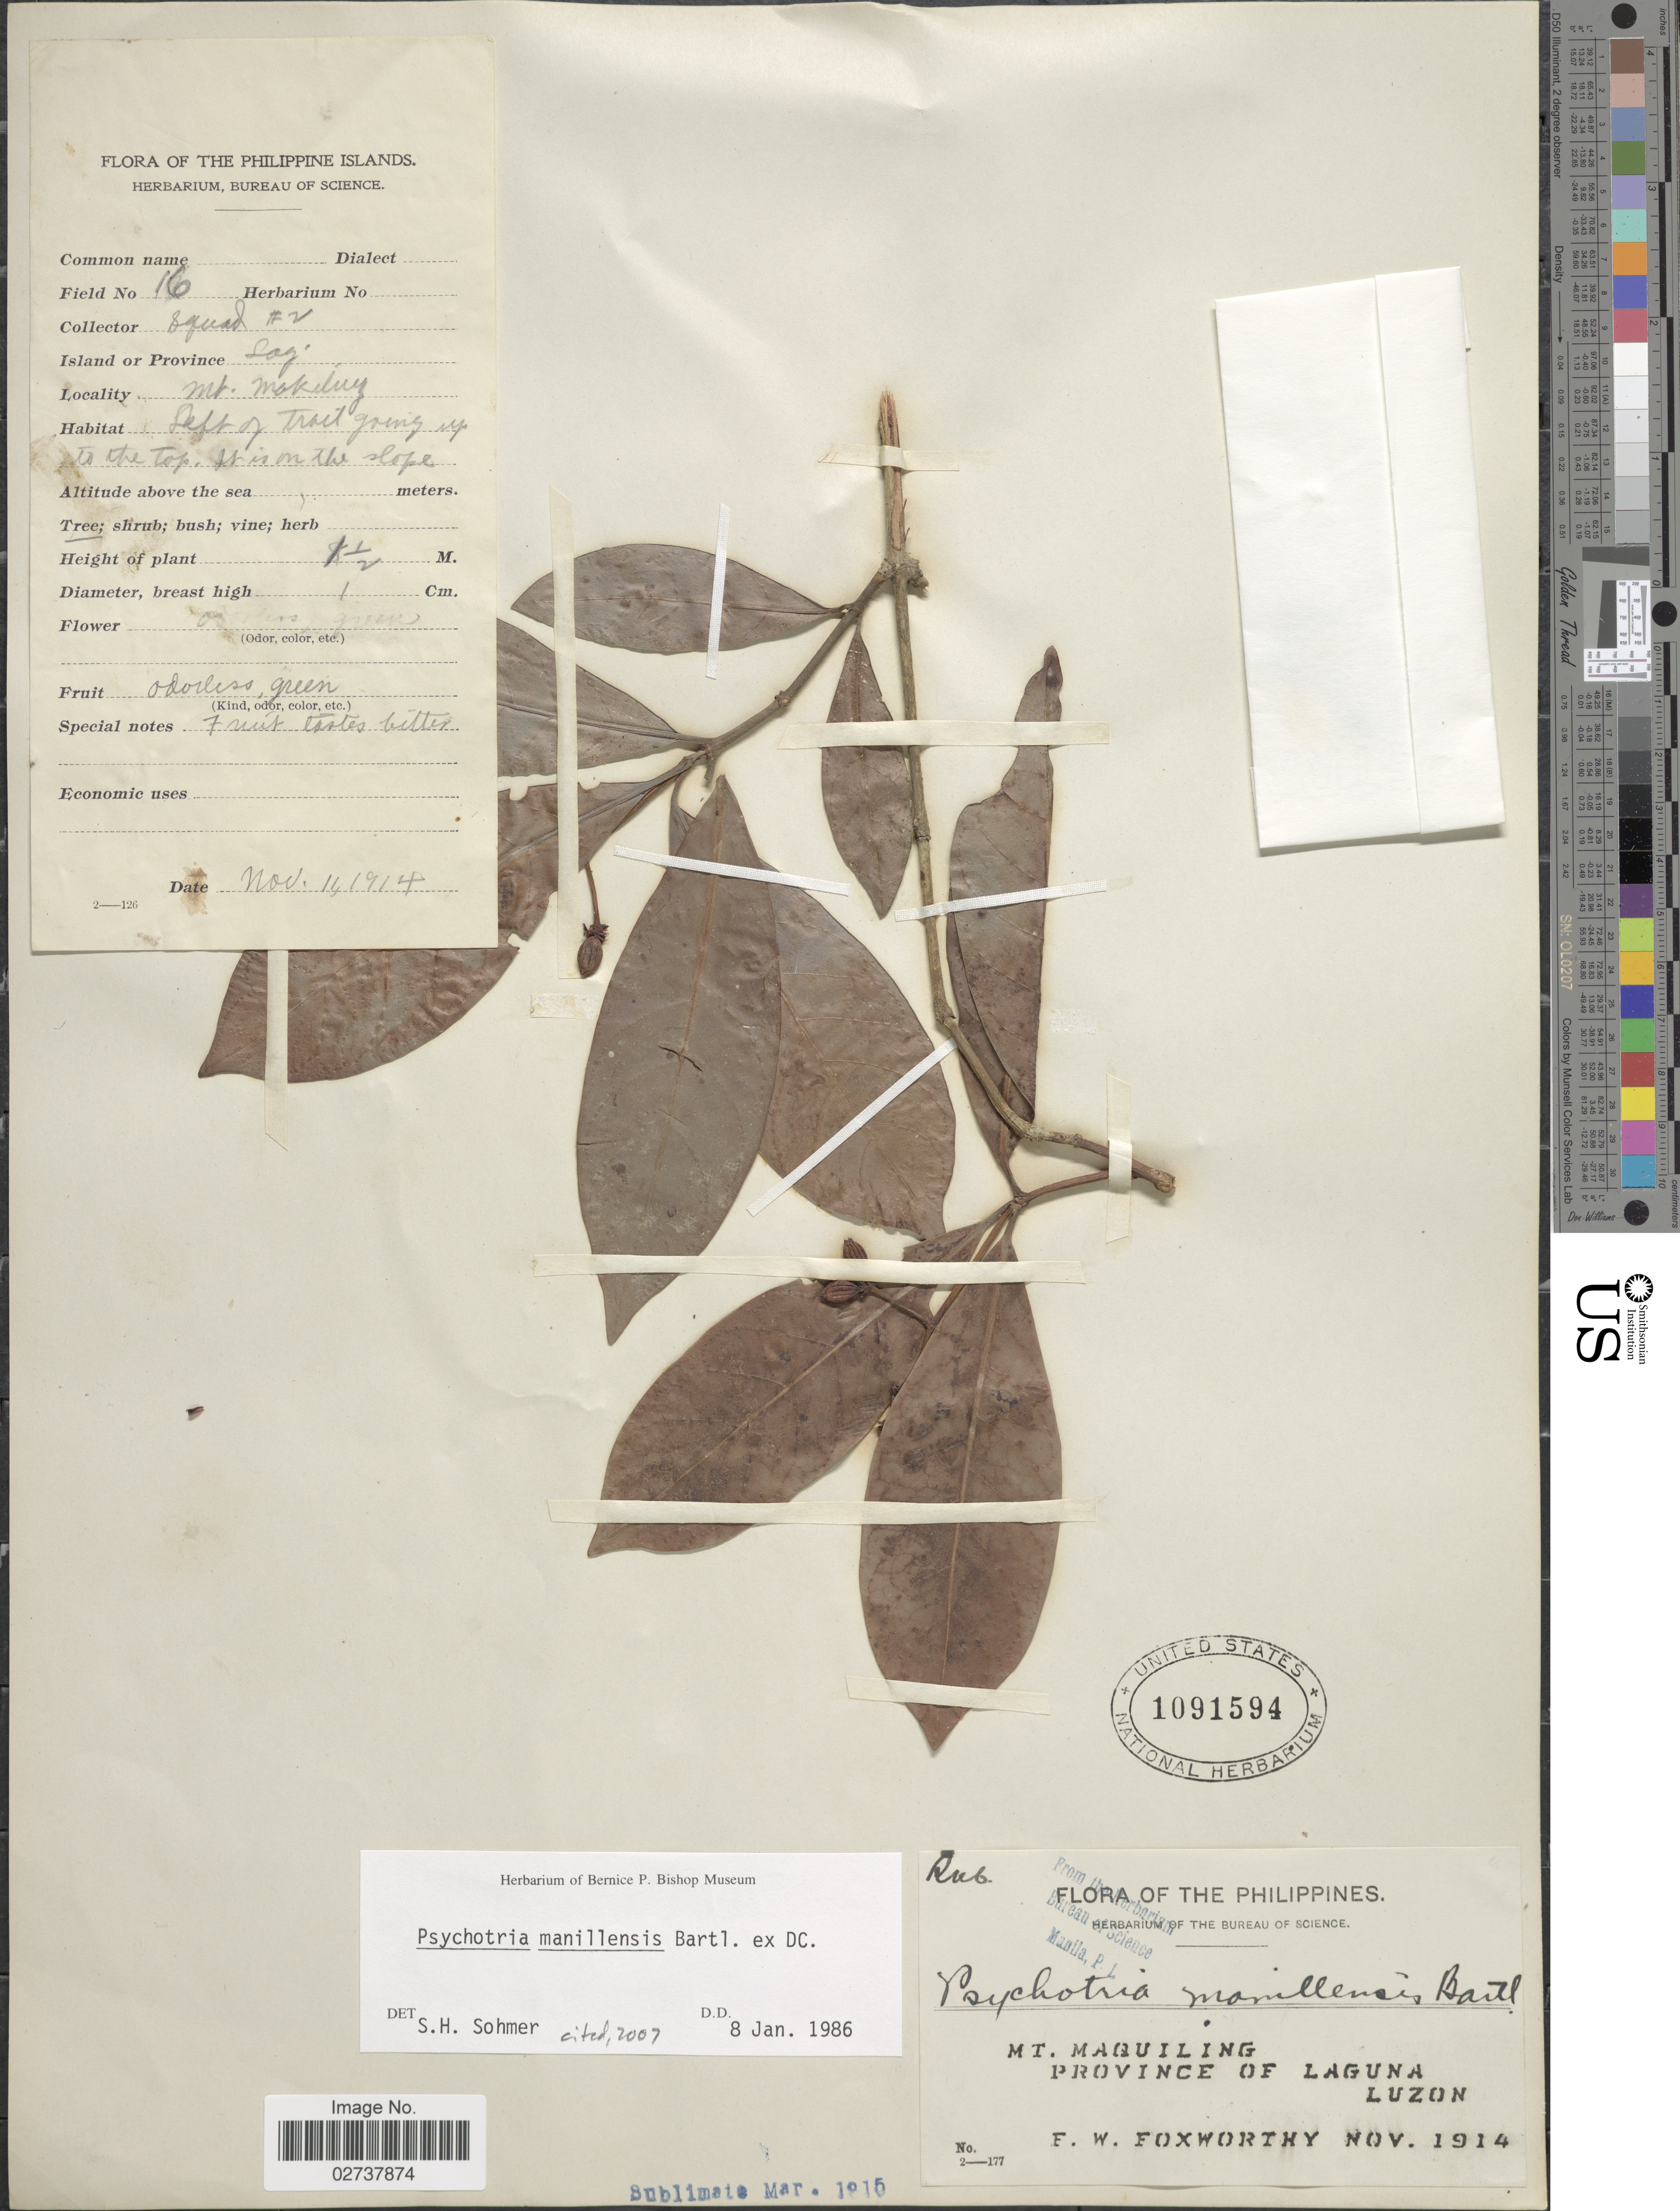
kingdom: Plantae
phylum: Tracheophyta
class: Magnoliopsida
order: Gentianales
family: Rubiaceae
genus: Psychotria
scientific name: Psychotria manillensis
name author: Bartl. ex DC.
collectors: F. W. Foxworthy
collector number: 16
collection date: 1914-11-11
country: Philippines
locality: Mt.Maquiling, Province of Laguna, Luzon. Left of trail going up to the top.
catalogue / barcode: US 1091594